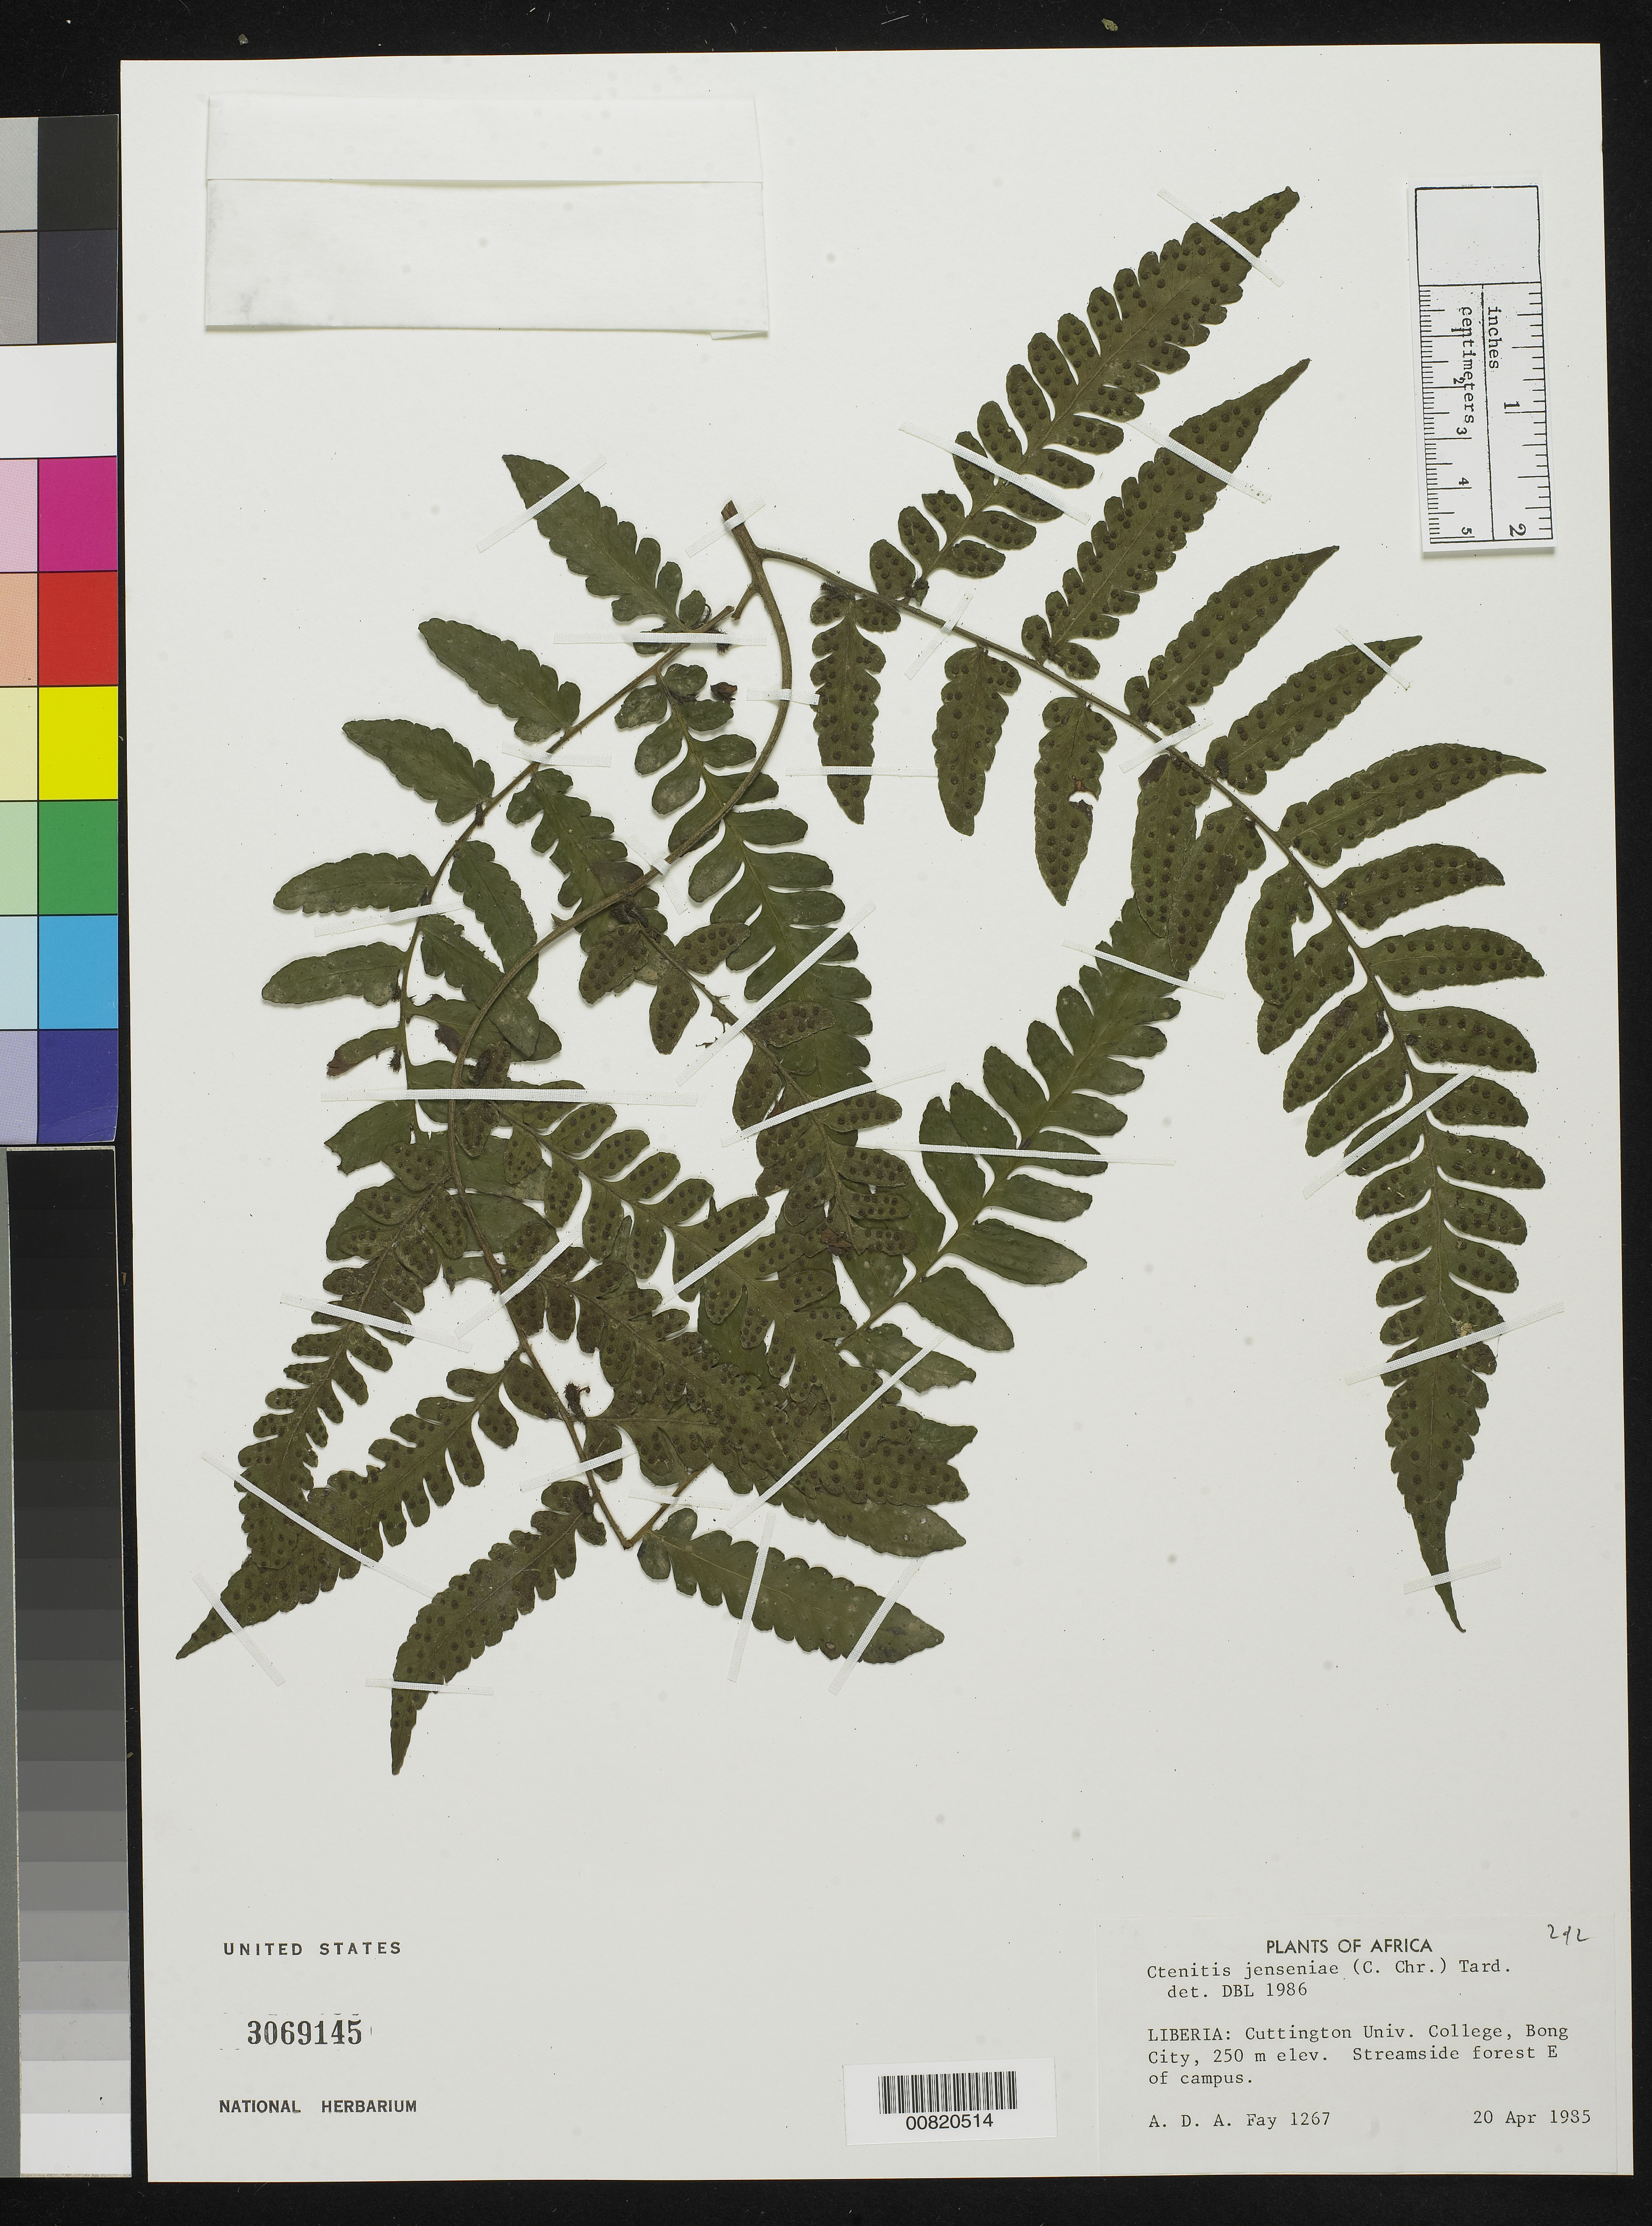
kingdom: Plantae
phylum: Tracheophyta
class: Polypodiopsida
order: Polypodiales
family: Tectariaceae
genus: Triplophyllum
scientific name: Triplophyllum jenseniae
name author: (C. Chr.)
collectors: A. Fay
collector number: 1267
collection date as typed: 20 Apr 1985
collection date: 1985-04-20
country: Liberia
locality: Cuttington Univ. College, Bong City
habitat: Forest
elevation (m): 250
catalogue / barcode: US 3069145